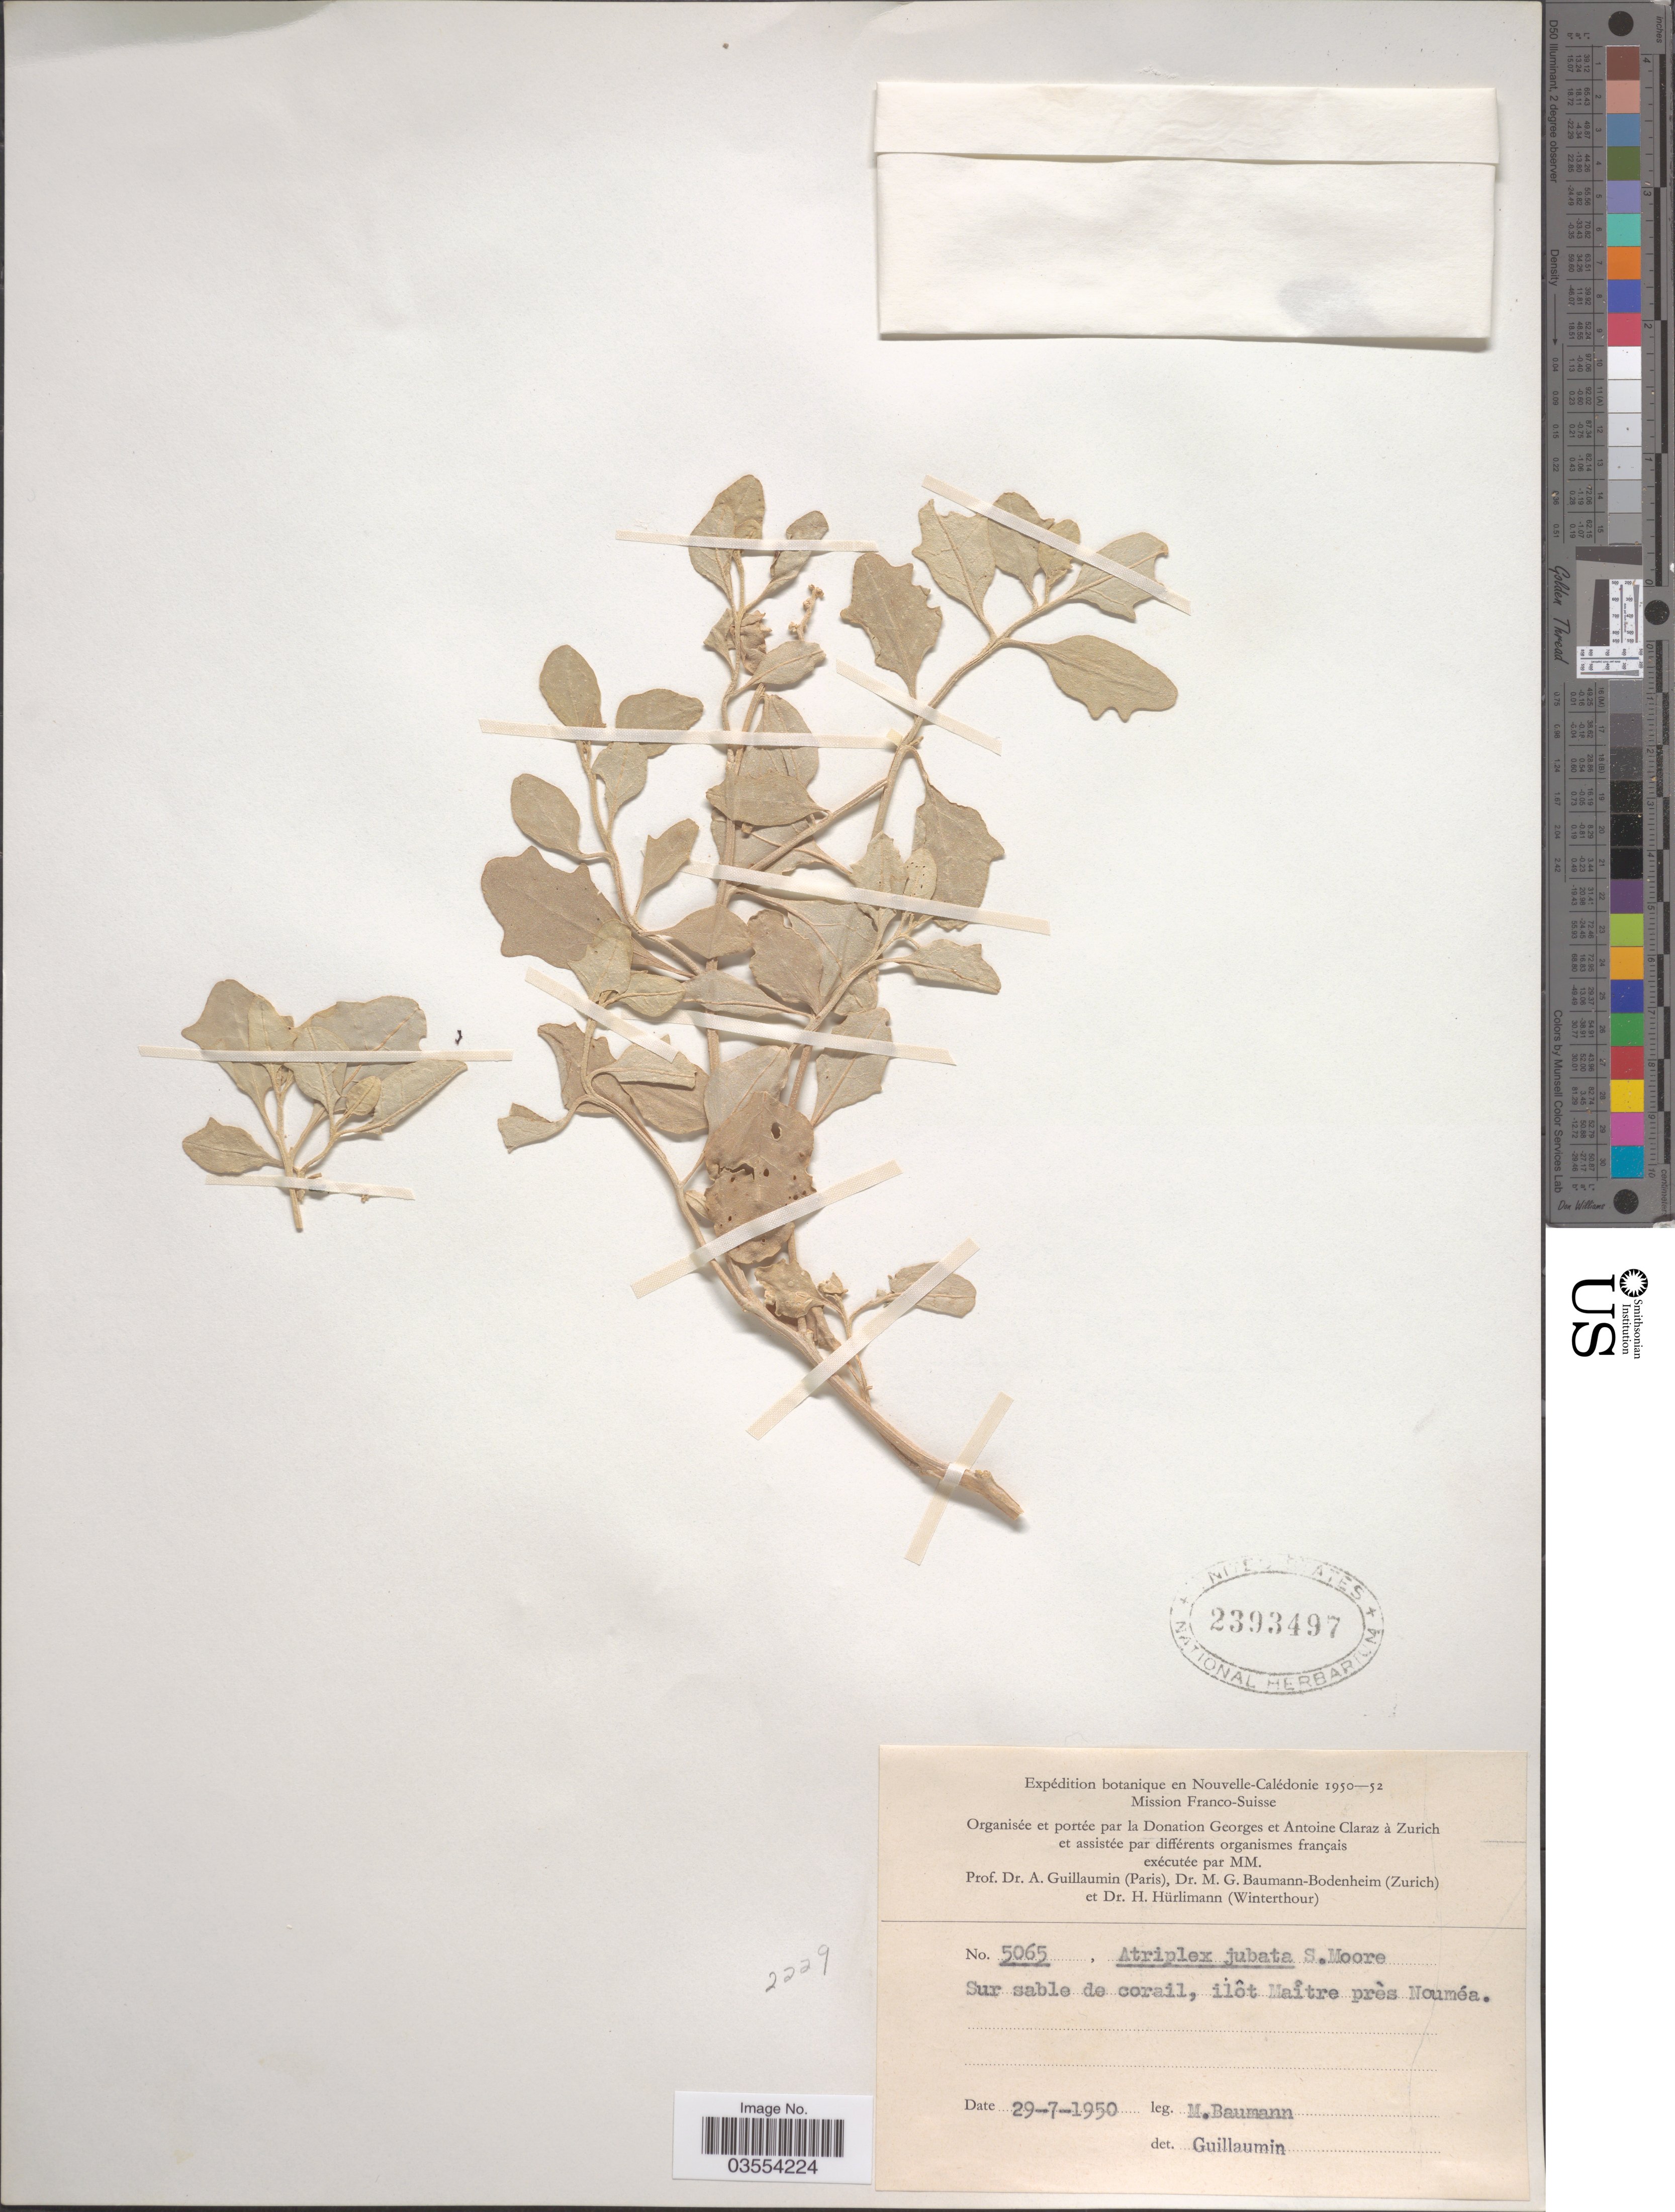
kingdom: Plantae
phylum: Tracheophyta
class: Magnoliopsida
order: Caryophyllales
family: Amaranthaceae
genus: Atriplex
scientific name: Atriplex jubata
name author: S. Moore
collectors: M. Baumann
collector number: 5065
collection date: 1950-07-29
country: New Caledonia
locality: Nouvelle-Calédonie. Sur sable de corail, ilôt Maître près Nouméa.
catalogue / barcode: US 2393497